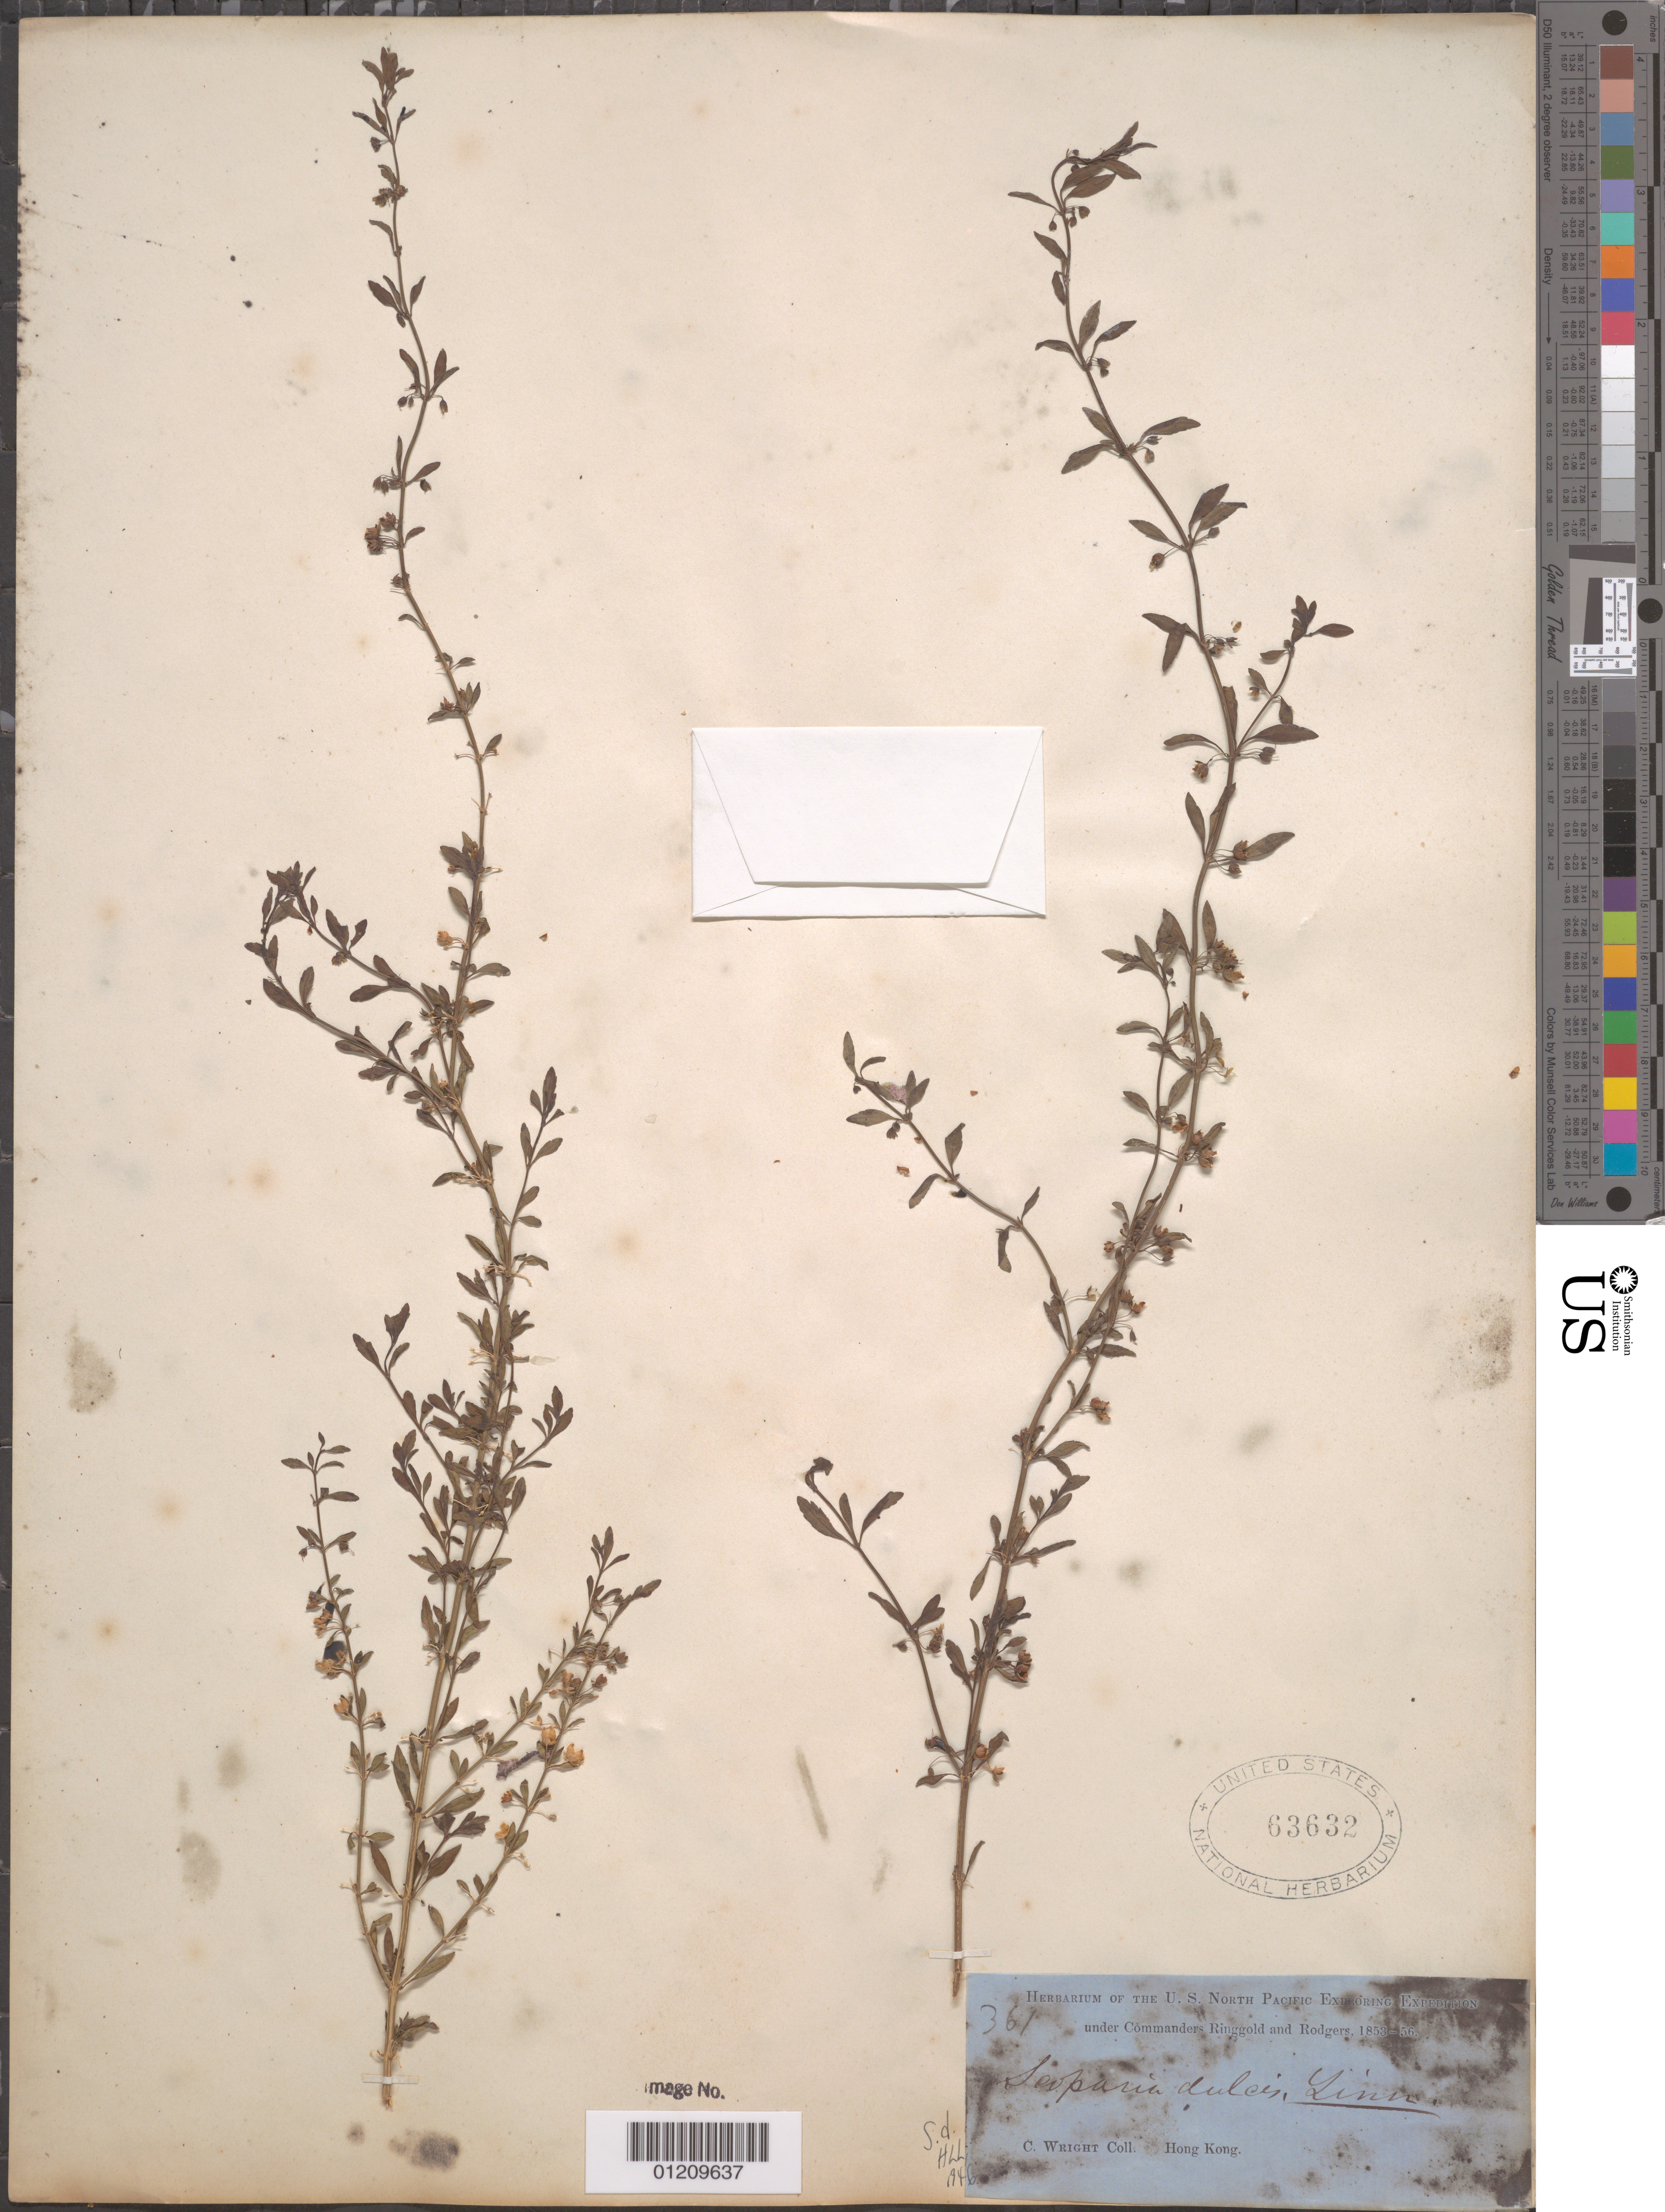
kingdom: Plantae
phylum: Tracheophyta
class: Magnoliopsida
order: Lamiales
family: Plantaginaceae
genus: Scoparia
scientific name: Scoparia dulcis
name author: L.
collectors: C. Wright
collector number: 361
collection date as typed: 1853 to -- -- 1856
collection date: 1853/1856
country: China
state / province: Hong Kong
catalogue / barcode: US 63632